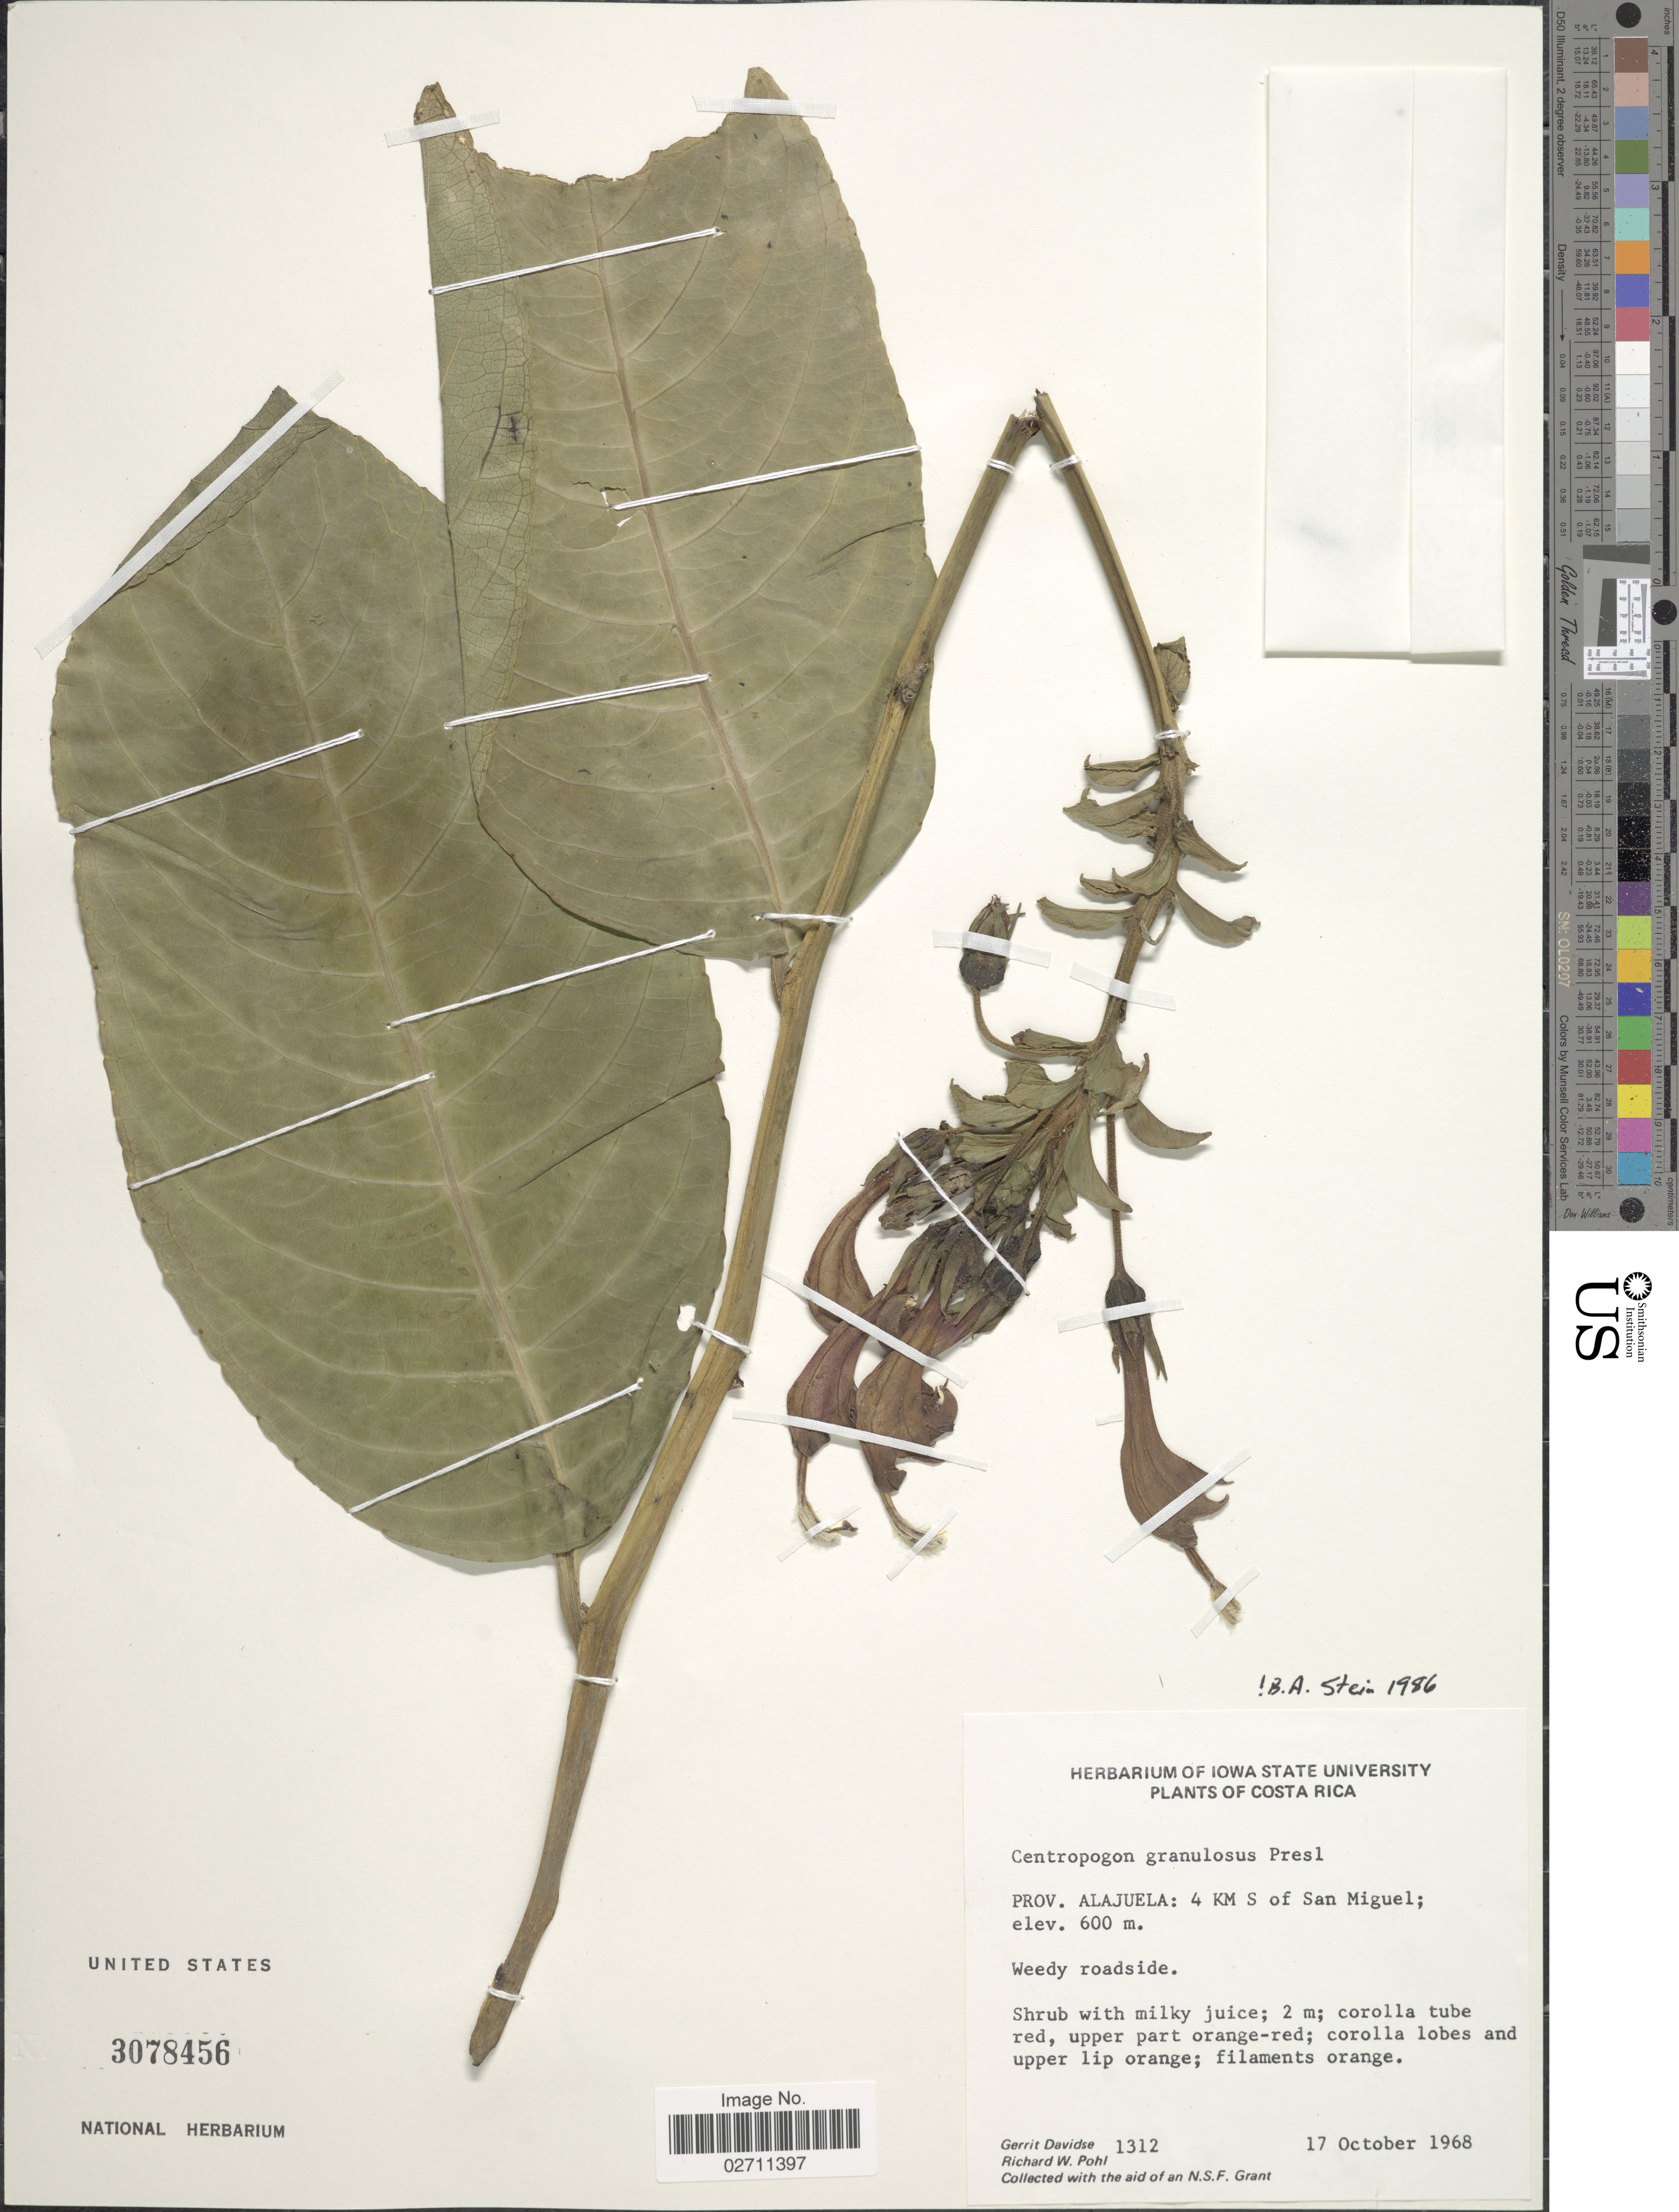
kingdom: Plantae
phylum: Tracheophyta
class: Magnoliopsida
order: Asterales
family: Campanulaceae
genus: Centropogon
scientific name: Centropogon granulosus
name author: C. Presl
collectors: G. Davidse & R. W. Pohl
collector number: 1312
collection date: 1968-10-17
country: Costa Rica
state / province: Alajuela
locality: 4 Km S of San Miguel, weedy roadside.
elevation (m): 600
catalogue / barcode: US 3078456